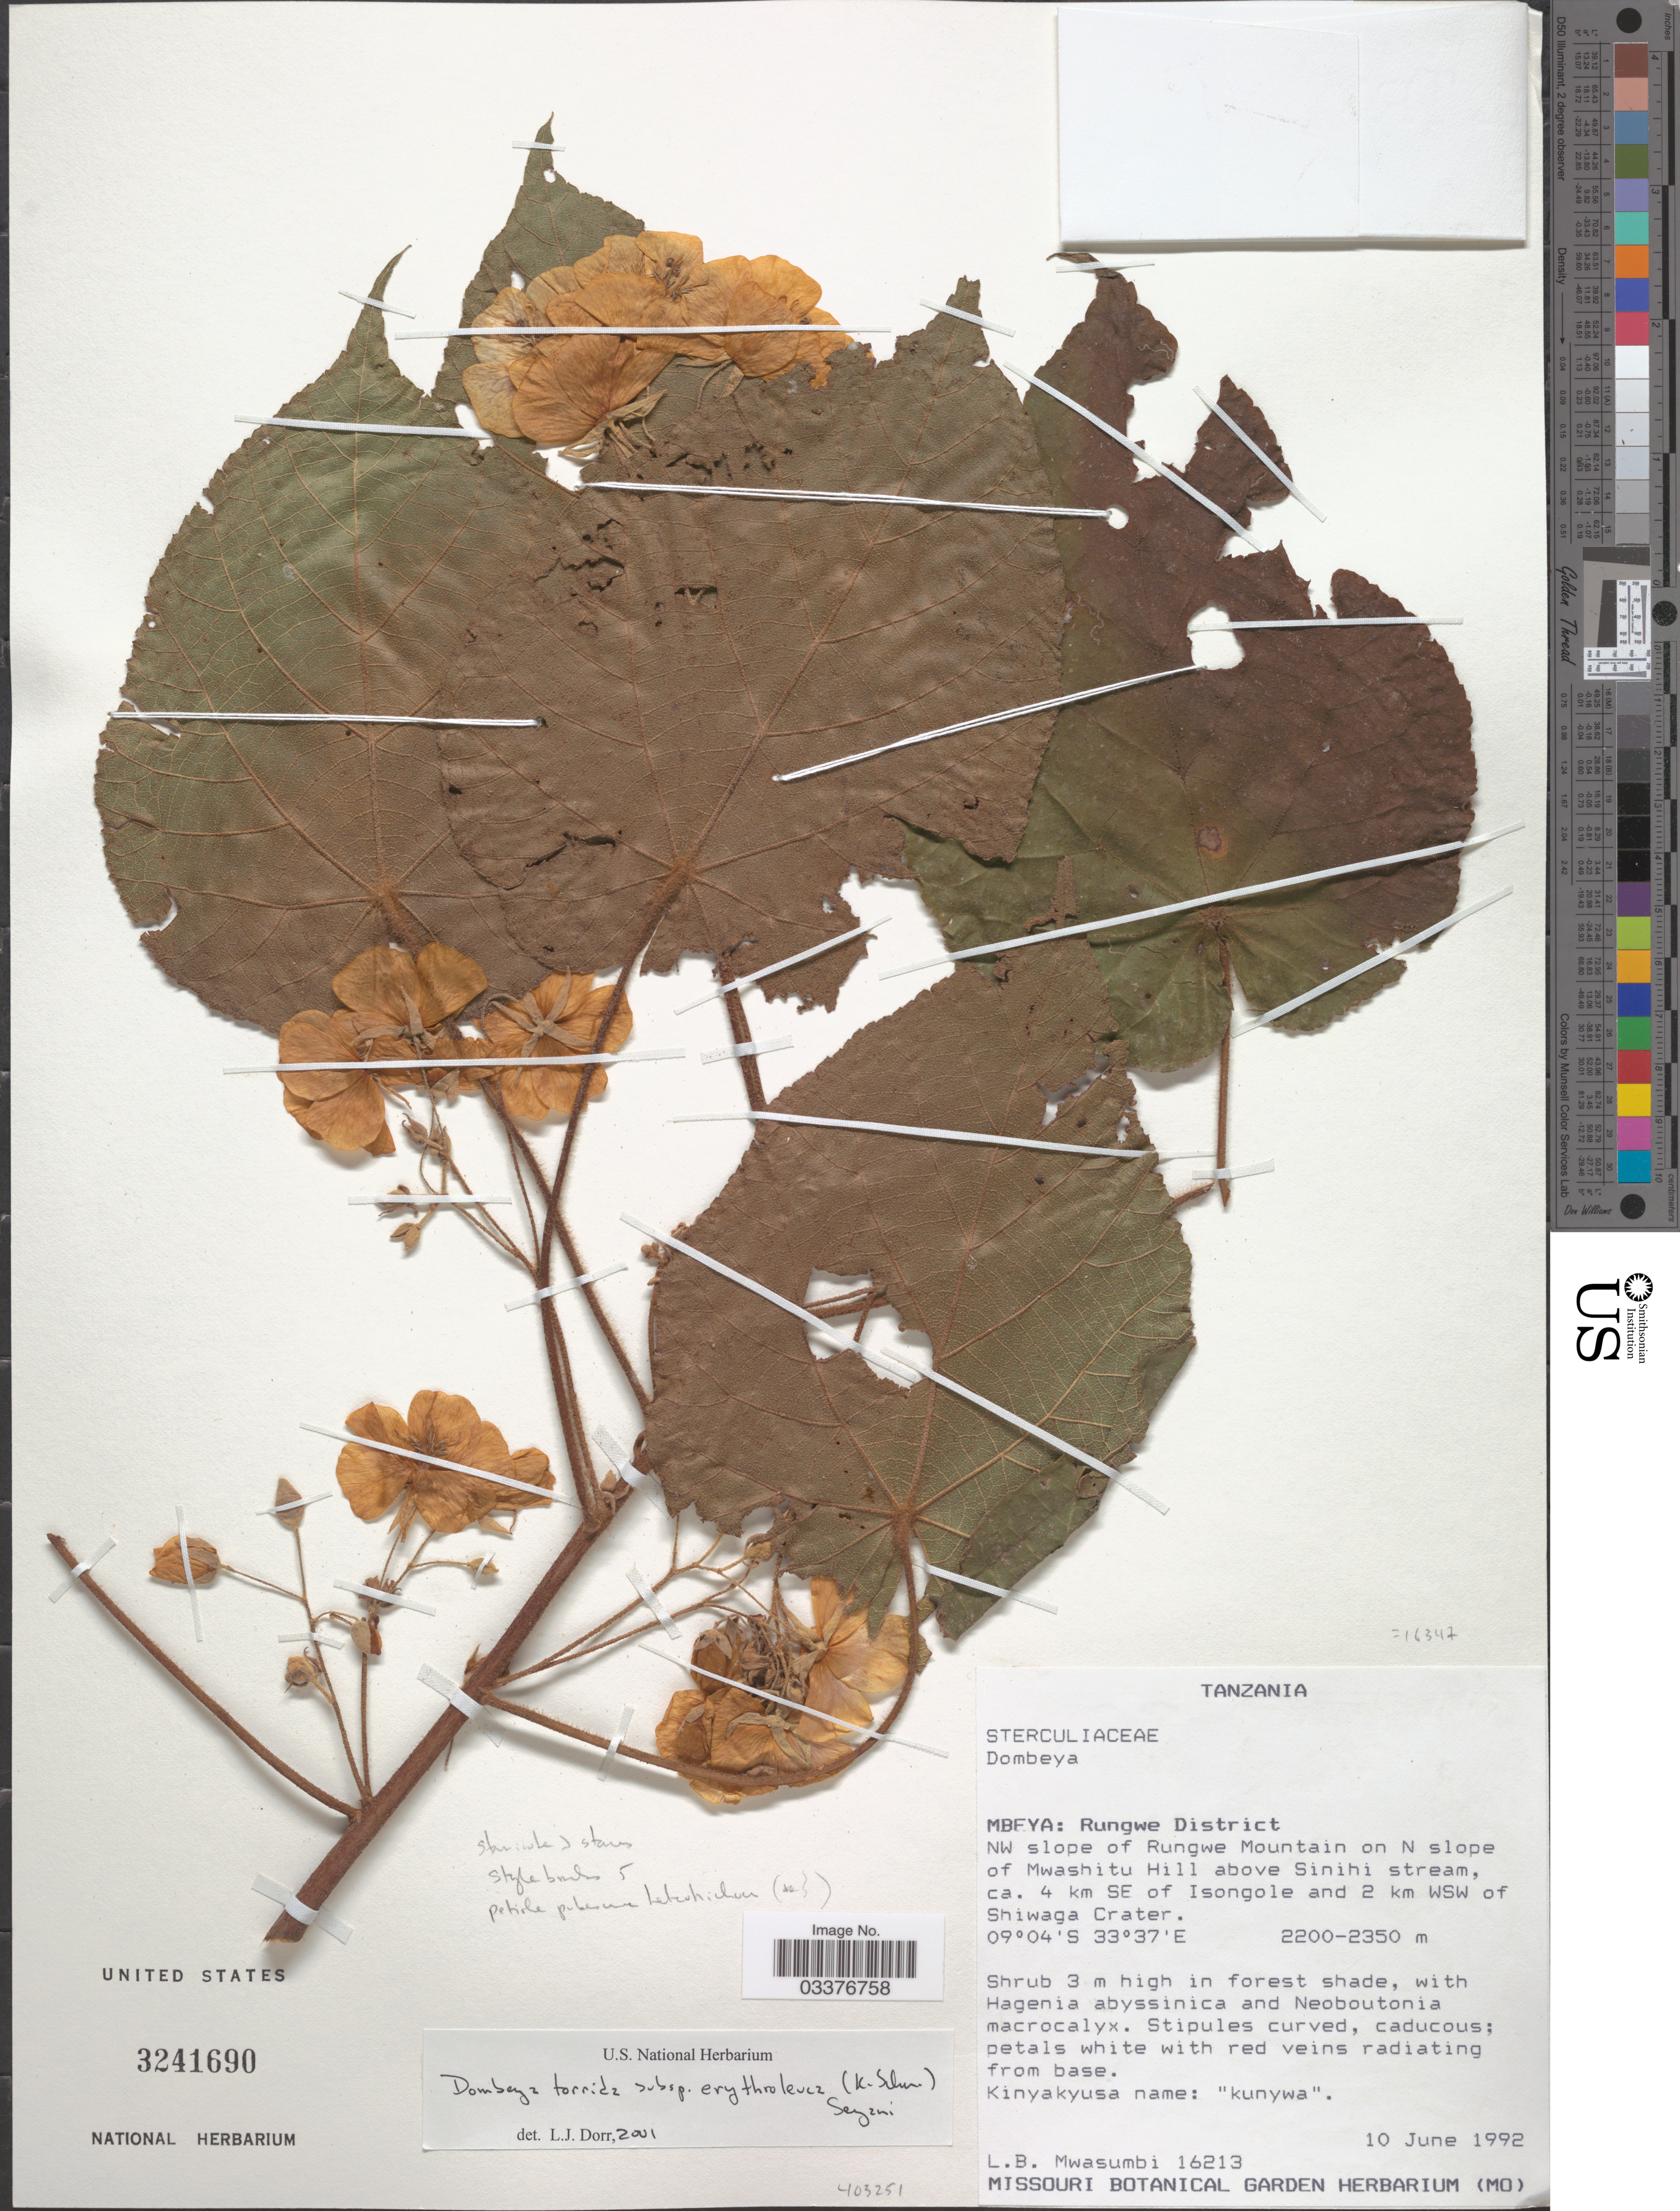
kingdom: Plantae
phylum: Tracheophyta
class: Magnoliopsida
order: Malvales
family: Malvaceae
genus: Dombeya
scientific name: Dombeya torrida subsp. erythroleuca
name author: (J.F. Gmel.) Bamps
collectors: L. Mwasumbi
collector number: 16231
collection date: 1992-06-10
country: Tanzania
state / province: Mbeya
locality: Rungwe District. NW slope of Rungwe Mountain on N slope of Mwashitu Hill above Sinihi stream, ca. 4 km SE of Isongole and 2 km WSW of Shiwaga Crater.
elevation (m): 2200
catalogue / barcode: US 3241690